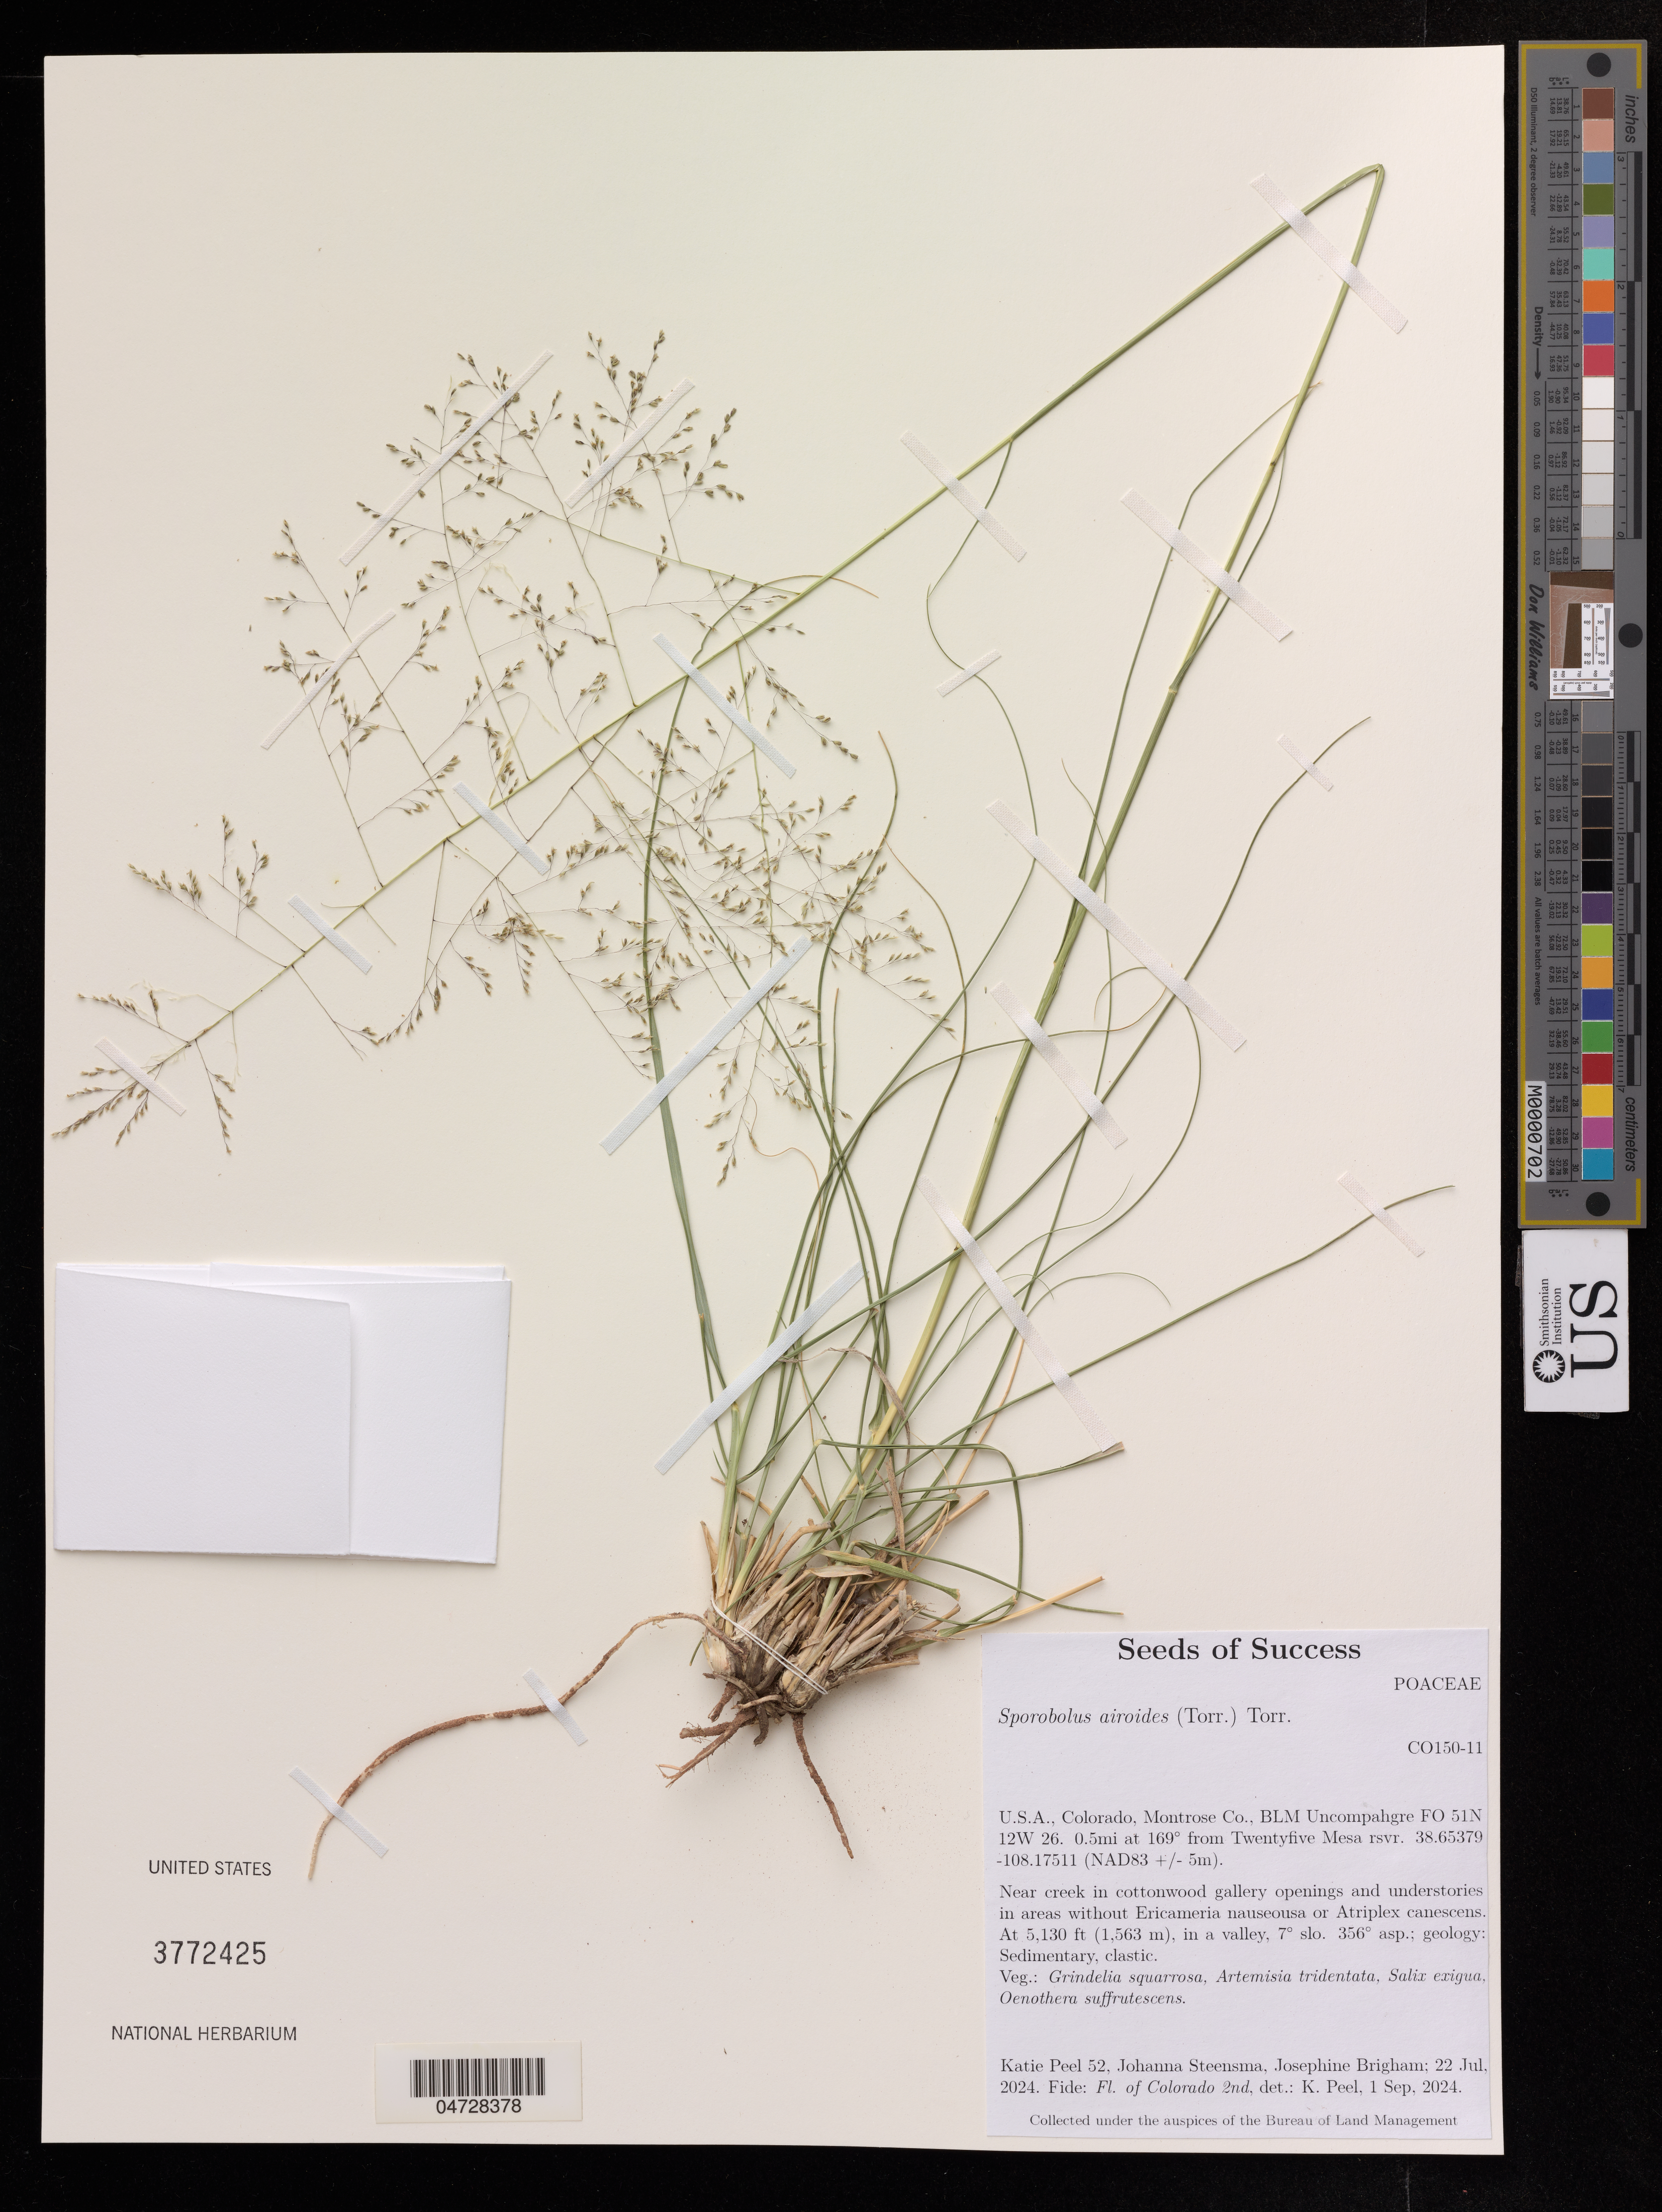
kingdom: Plantae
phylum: Tracheophyta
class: Liliopsida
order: Poales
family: Poaceae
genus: Sporobolus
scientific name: Sporobolus airoides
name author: (Torr.) Torr.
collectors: K. Peel, J. Steensma & J. Brigham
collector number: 52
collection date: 2024-07-22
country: United States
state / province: Colorado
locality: Montrose Co., BLM Uncompahgre.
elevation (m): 1564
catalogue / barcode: US 3772425